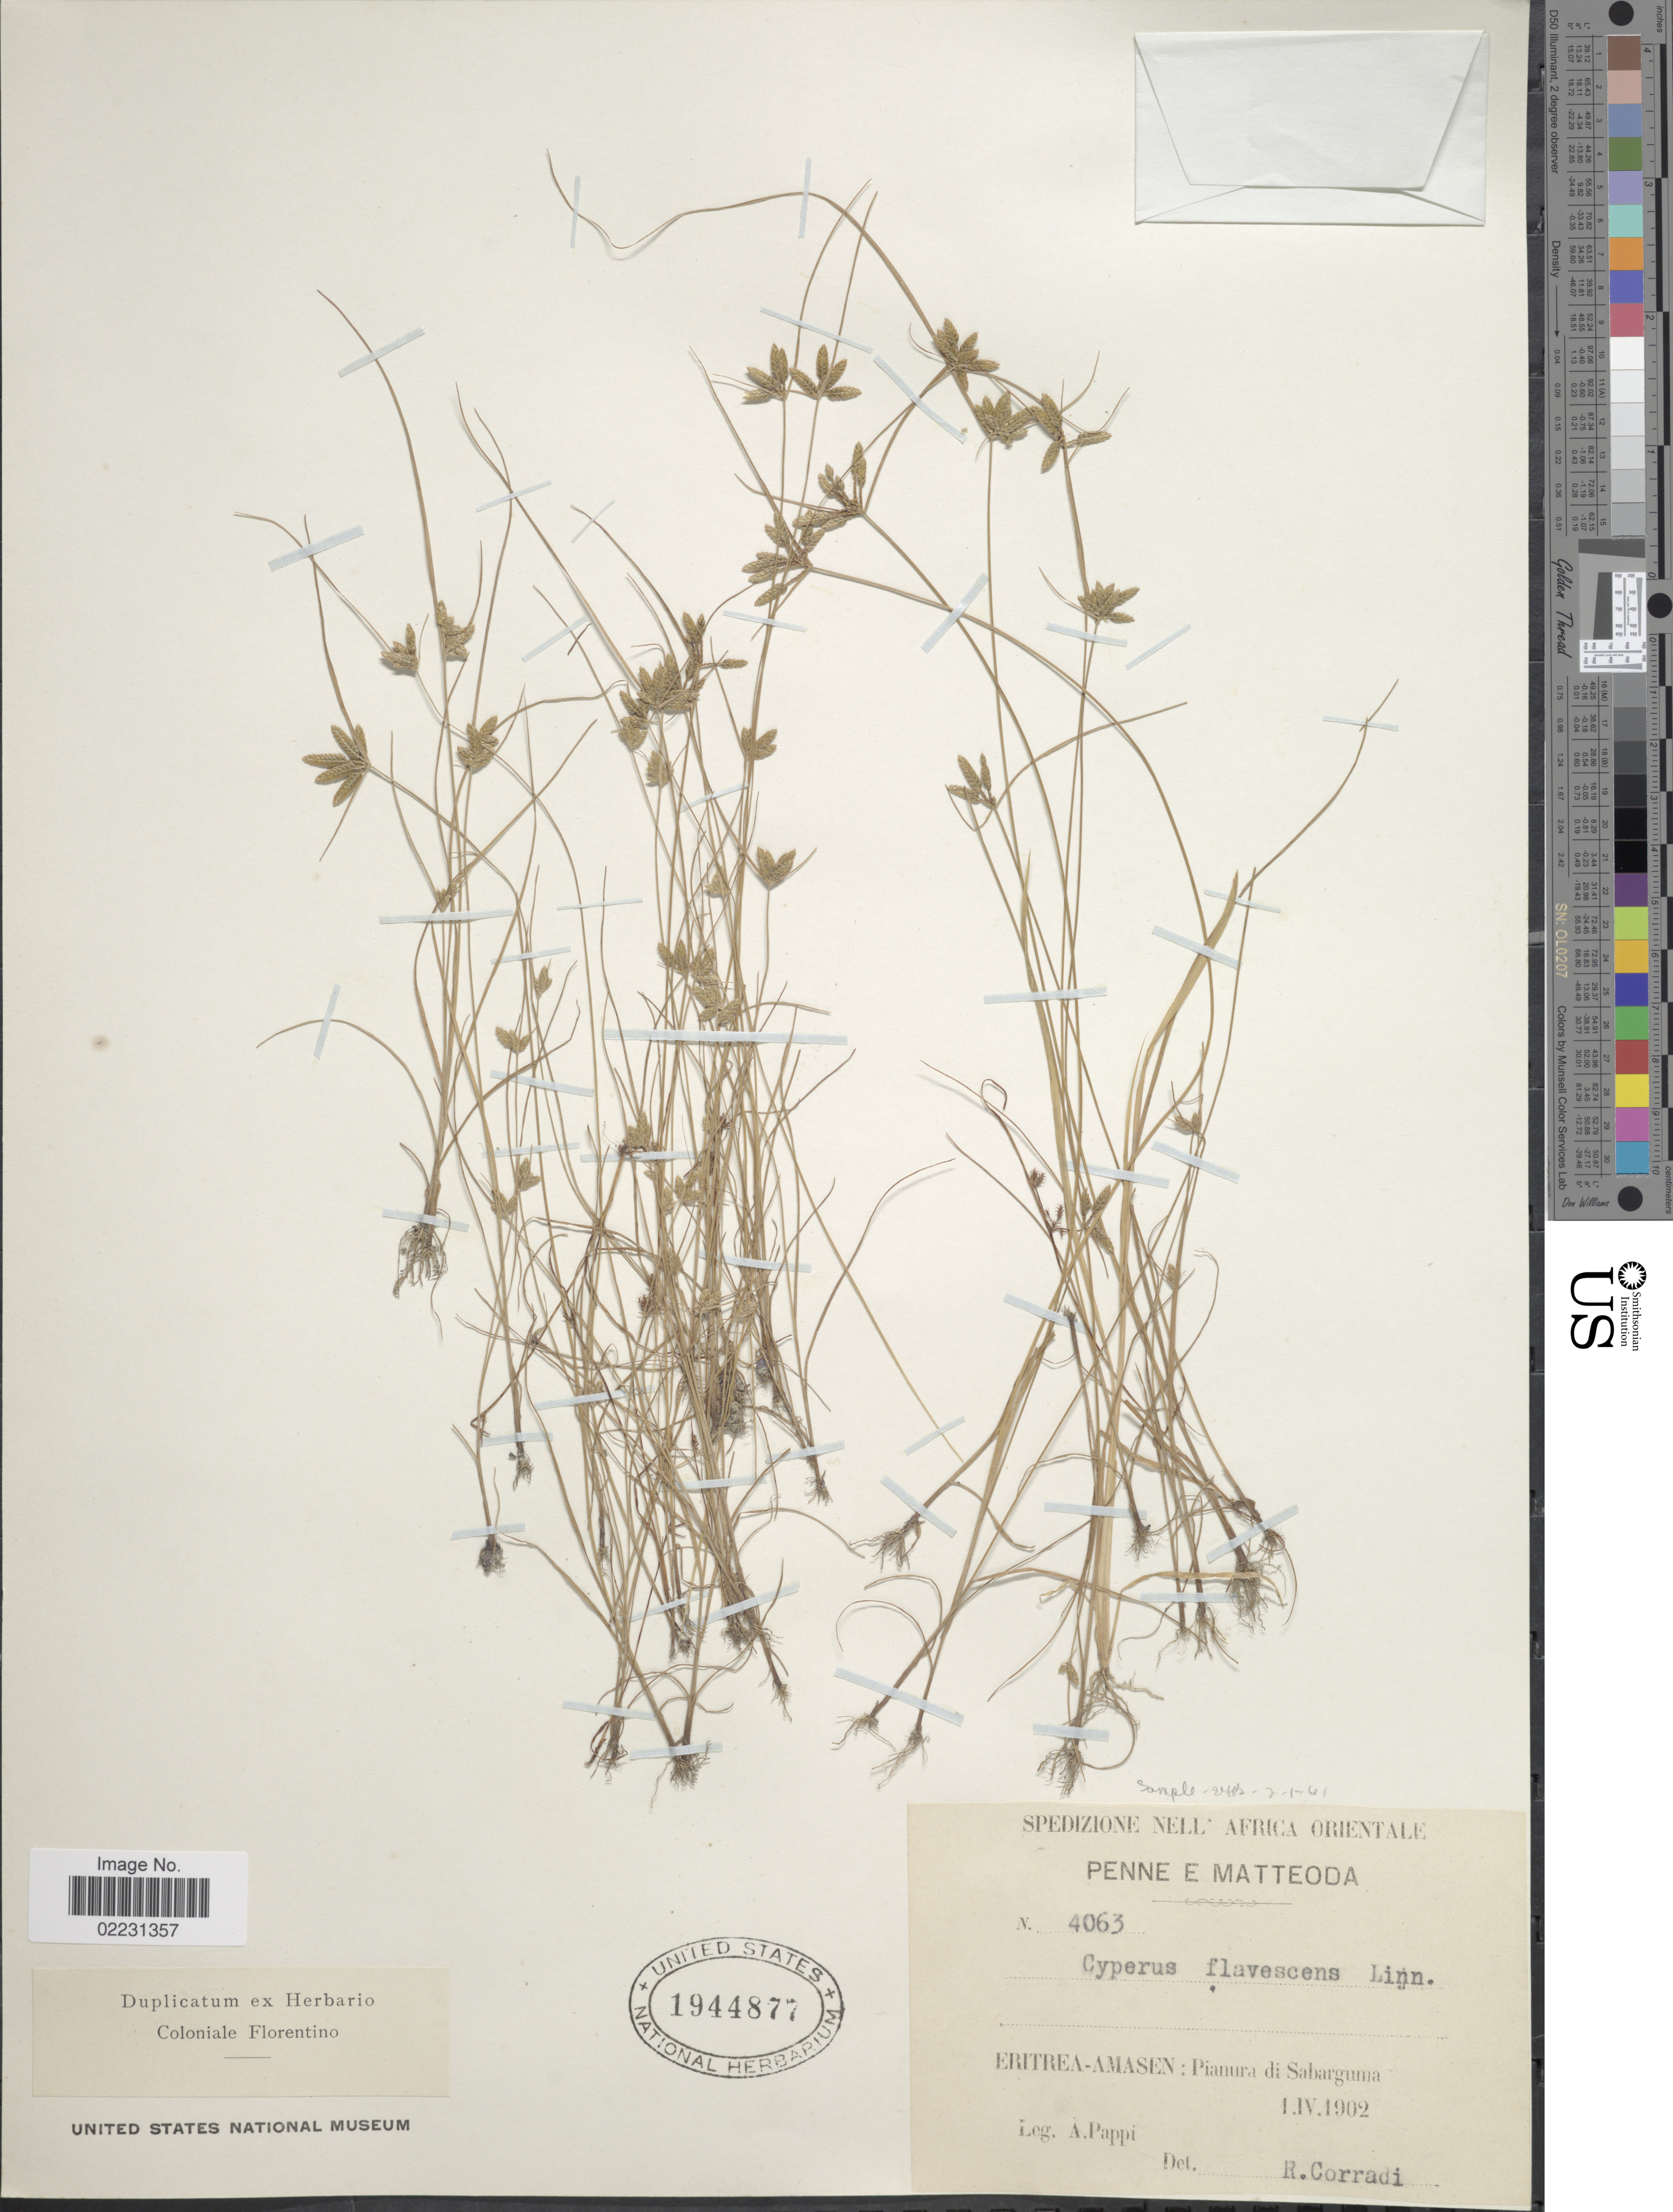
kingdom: Plantae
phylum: Tracheophyta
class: Liliopsida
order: Poales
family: Cyperaceae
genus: Cyperus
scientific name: Cyperus flavescens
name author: L.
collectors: A. Pappi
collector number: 4063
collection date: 1902-04-01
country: Eritrea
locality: Eritea-Amasen: Pianura di Sbarguma.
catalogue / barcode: US 1944877